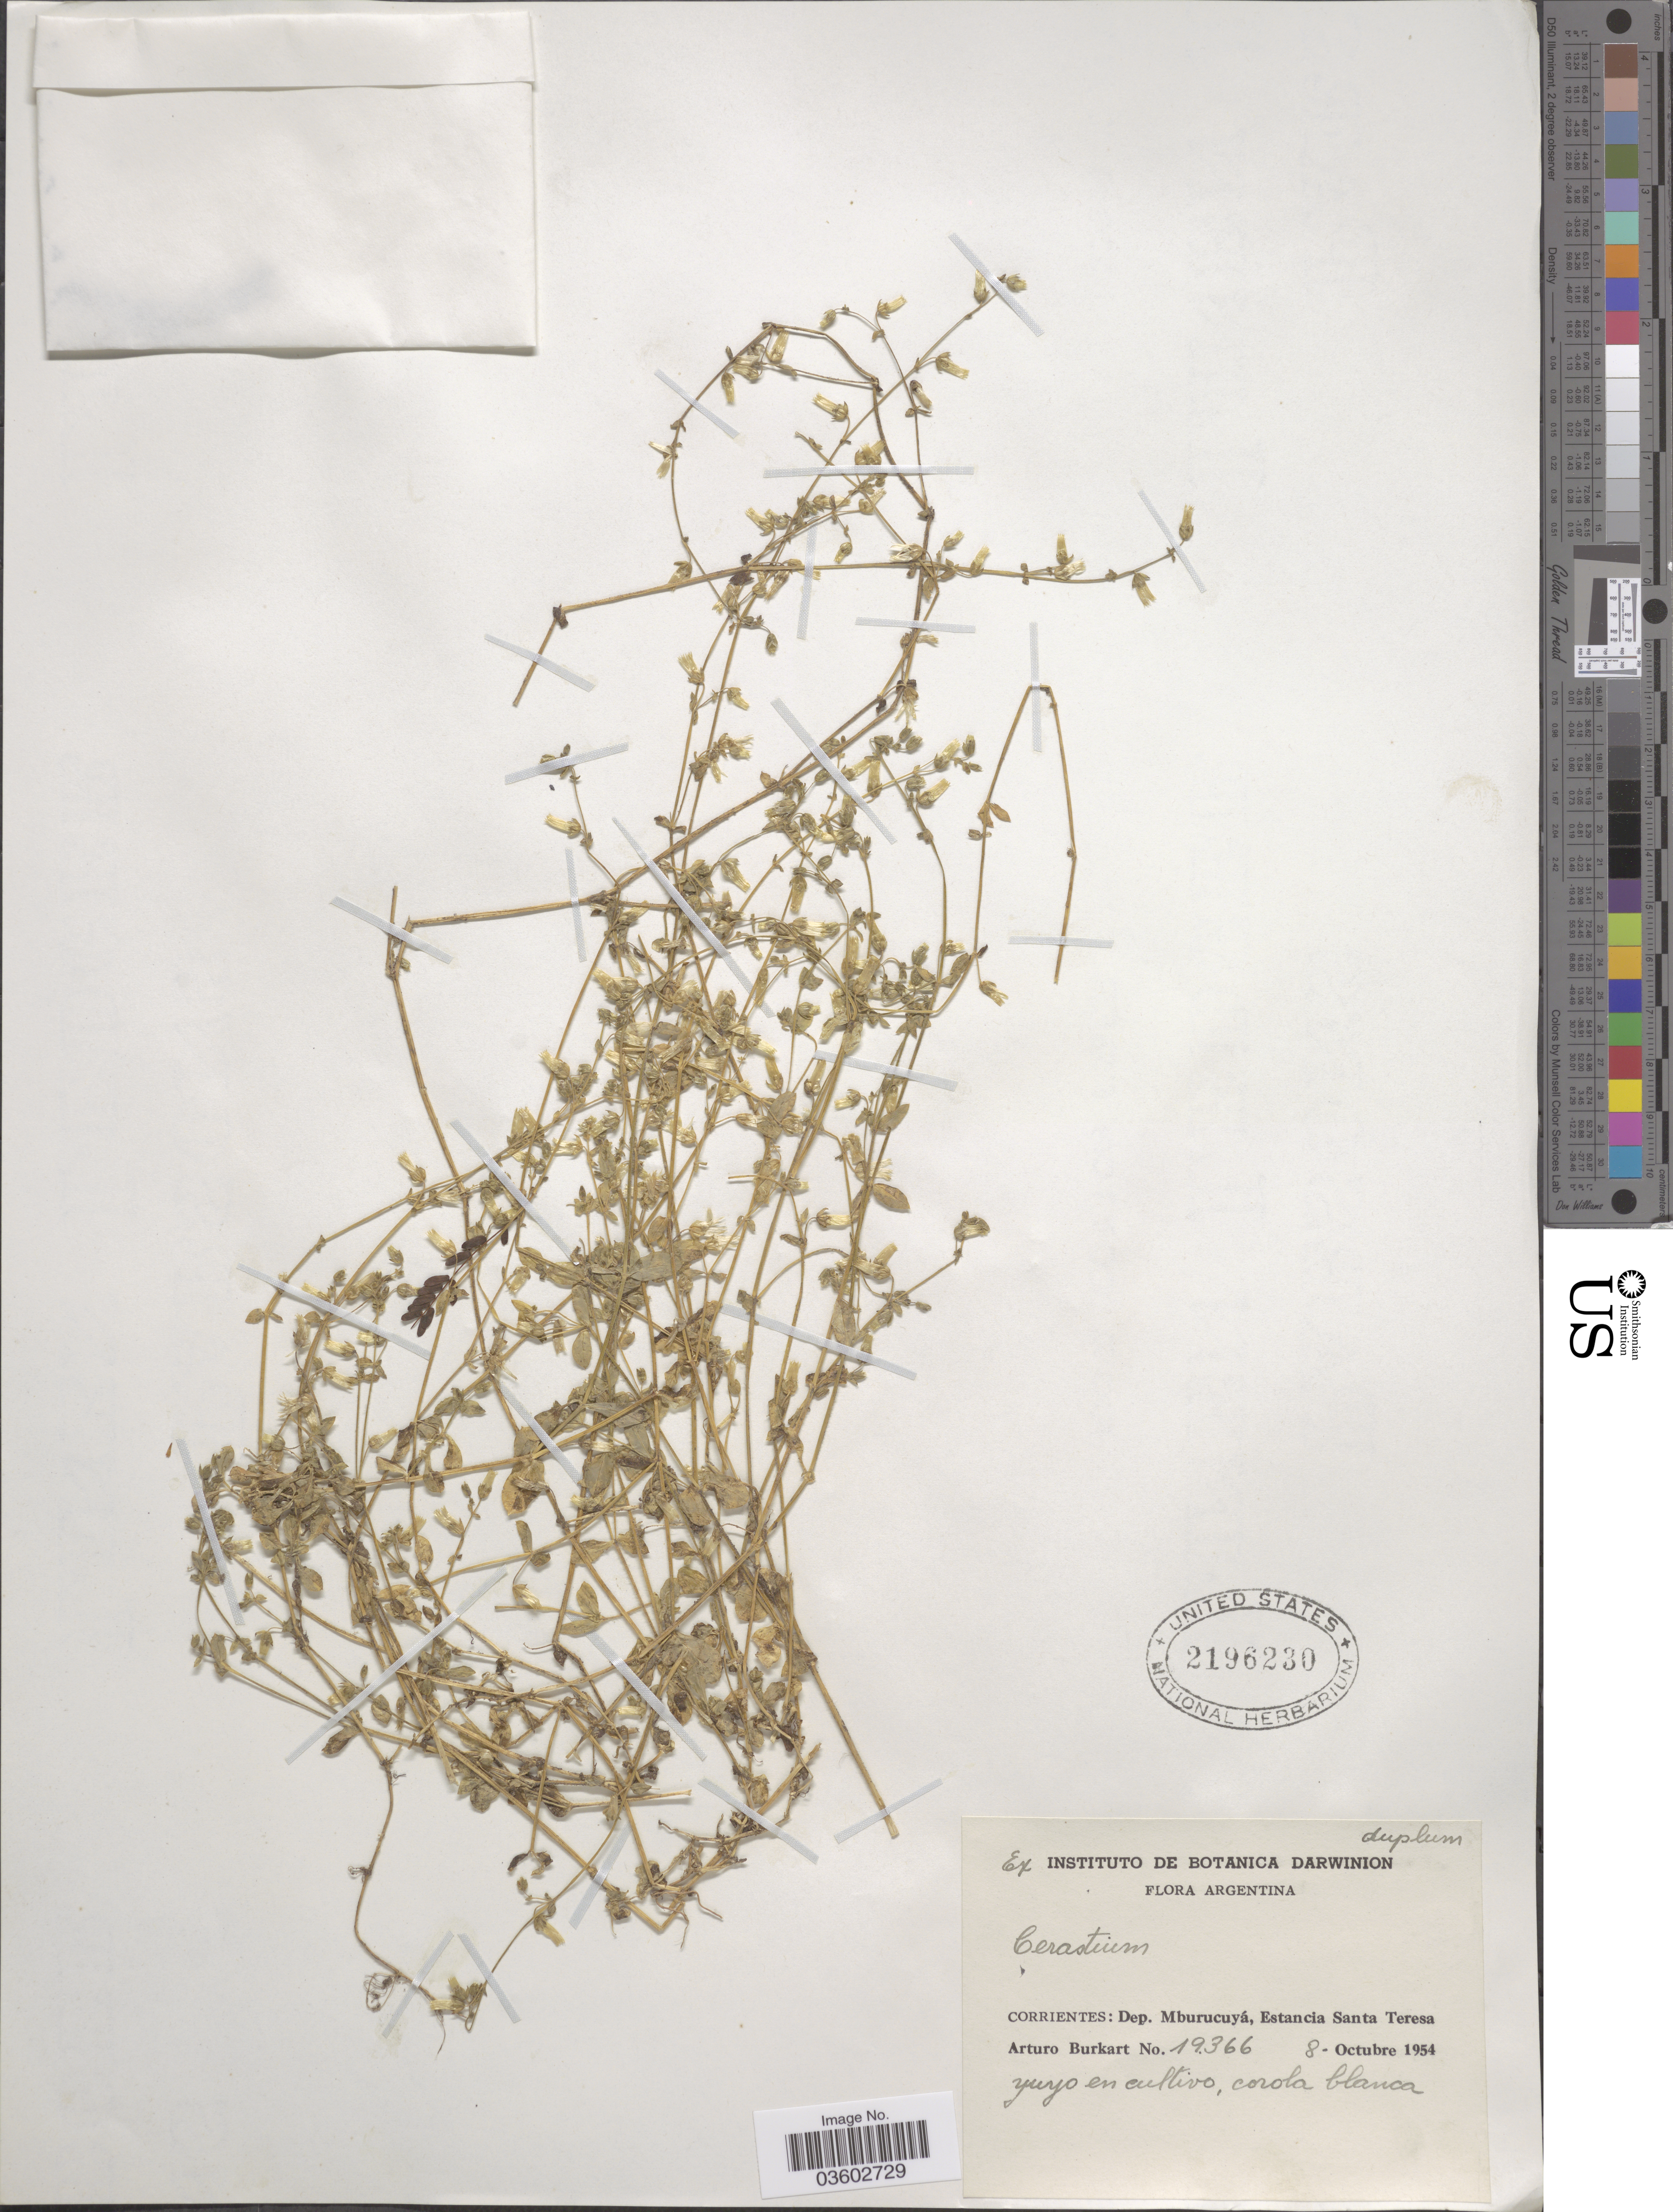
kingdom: Plantae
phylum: Tracheophyta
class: Magnoliopsida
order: Caryophyllales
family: Caryophyllaceae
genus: Cerastium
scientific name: Cerastium sp.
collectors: A. E. Burkart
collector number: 19366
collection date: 1954-10-08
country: Argentina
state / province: Corrientes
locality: Dep. Mburucuyá, Estancia Santa Teresa.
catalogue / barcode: US 2196230